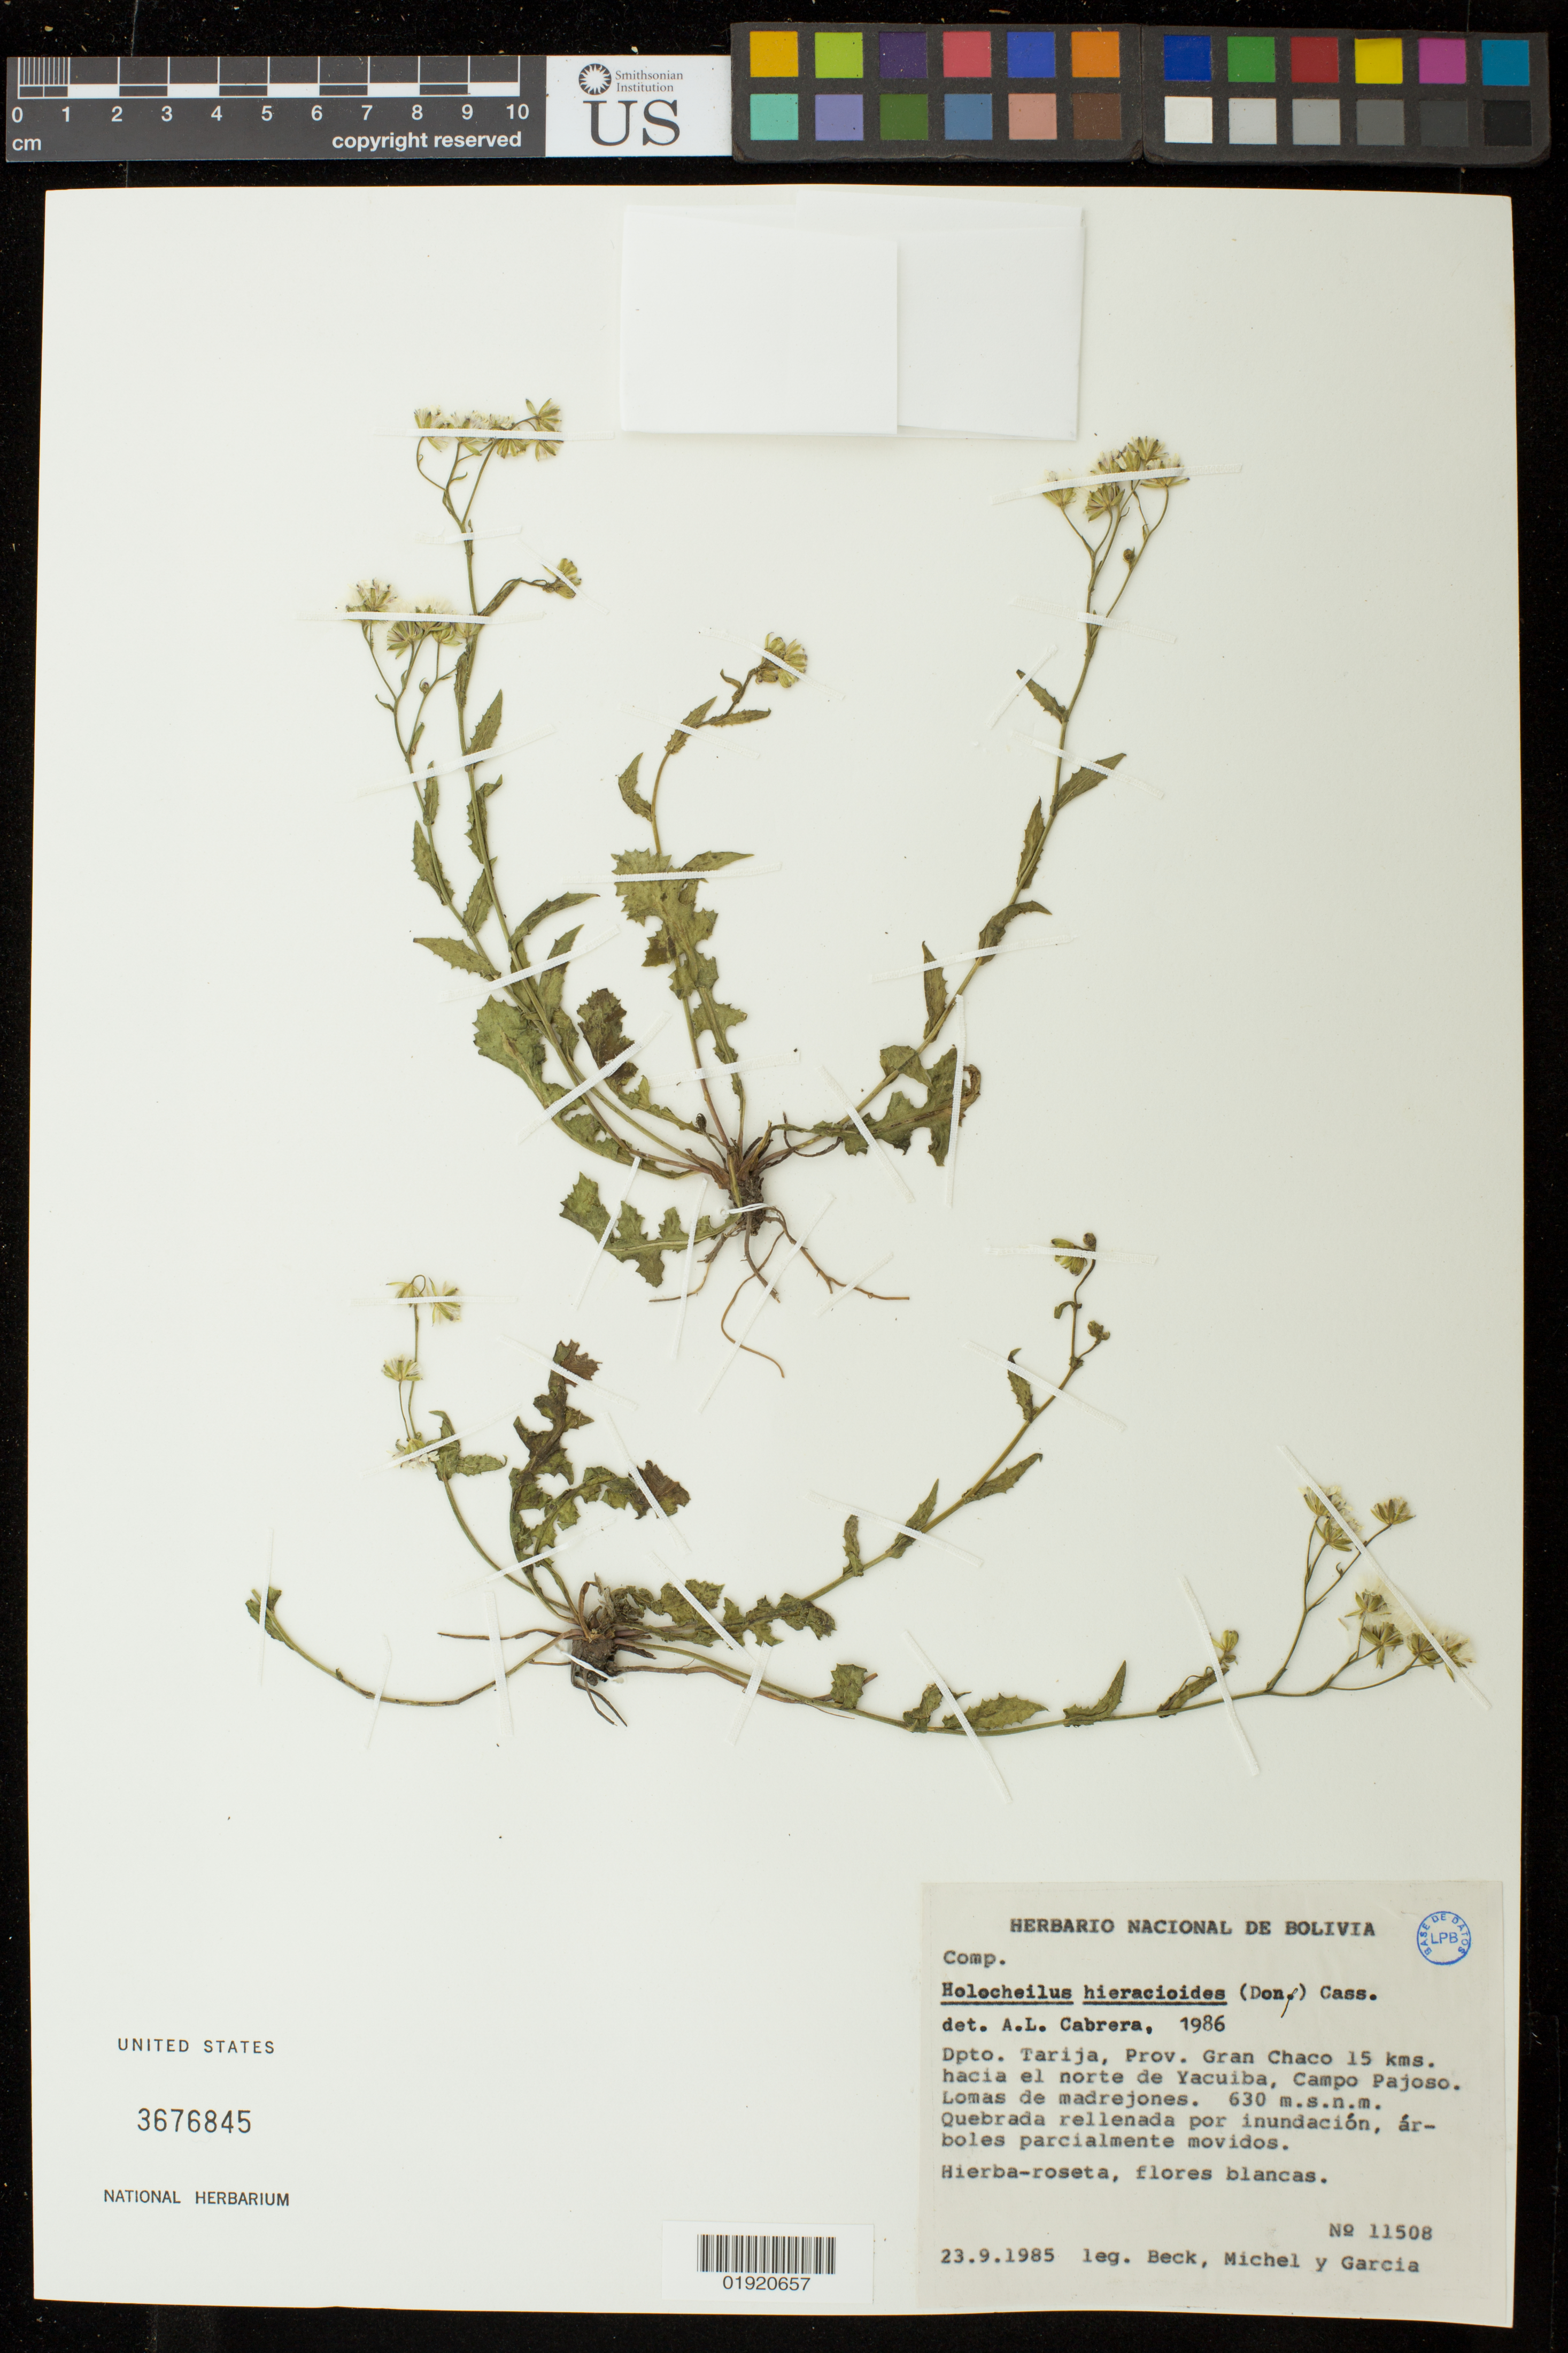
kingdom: Plantae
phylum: Tracheophyta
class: Magnoliopsida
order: Asterales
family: Asteraceae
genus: Holocheilus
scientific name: Holocheilus hieracioides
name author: (D. Don) Cabrera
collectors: -- Beck, -. Michel & H. Garcia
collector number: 11508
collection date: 1985-09-23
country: Bolivia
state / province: Tarija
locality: Dpto. Tarija, Prov. Gran Chaco 15 kms. hacia el norte de Yacuiba, Campo Pajoso. Lomas de madrejones.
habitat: Quebrada rellenada por inundacion, arboles parcialmente movidos.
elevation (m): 630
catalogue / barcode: US 3676845